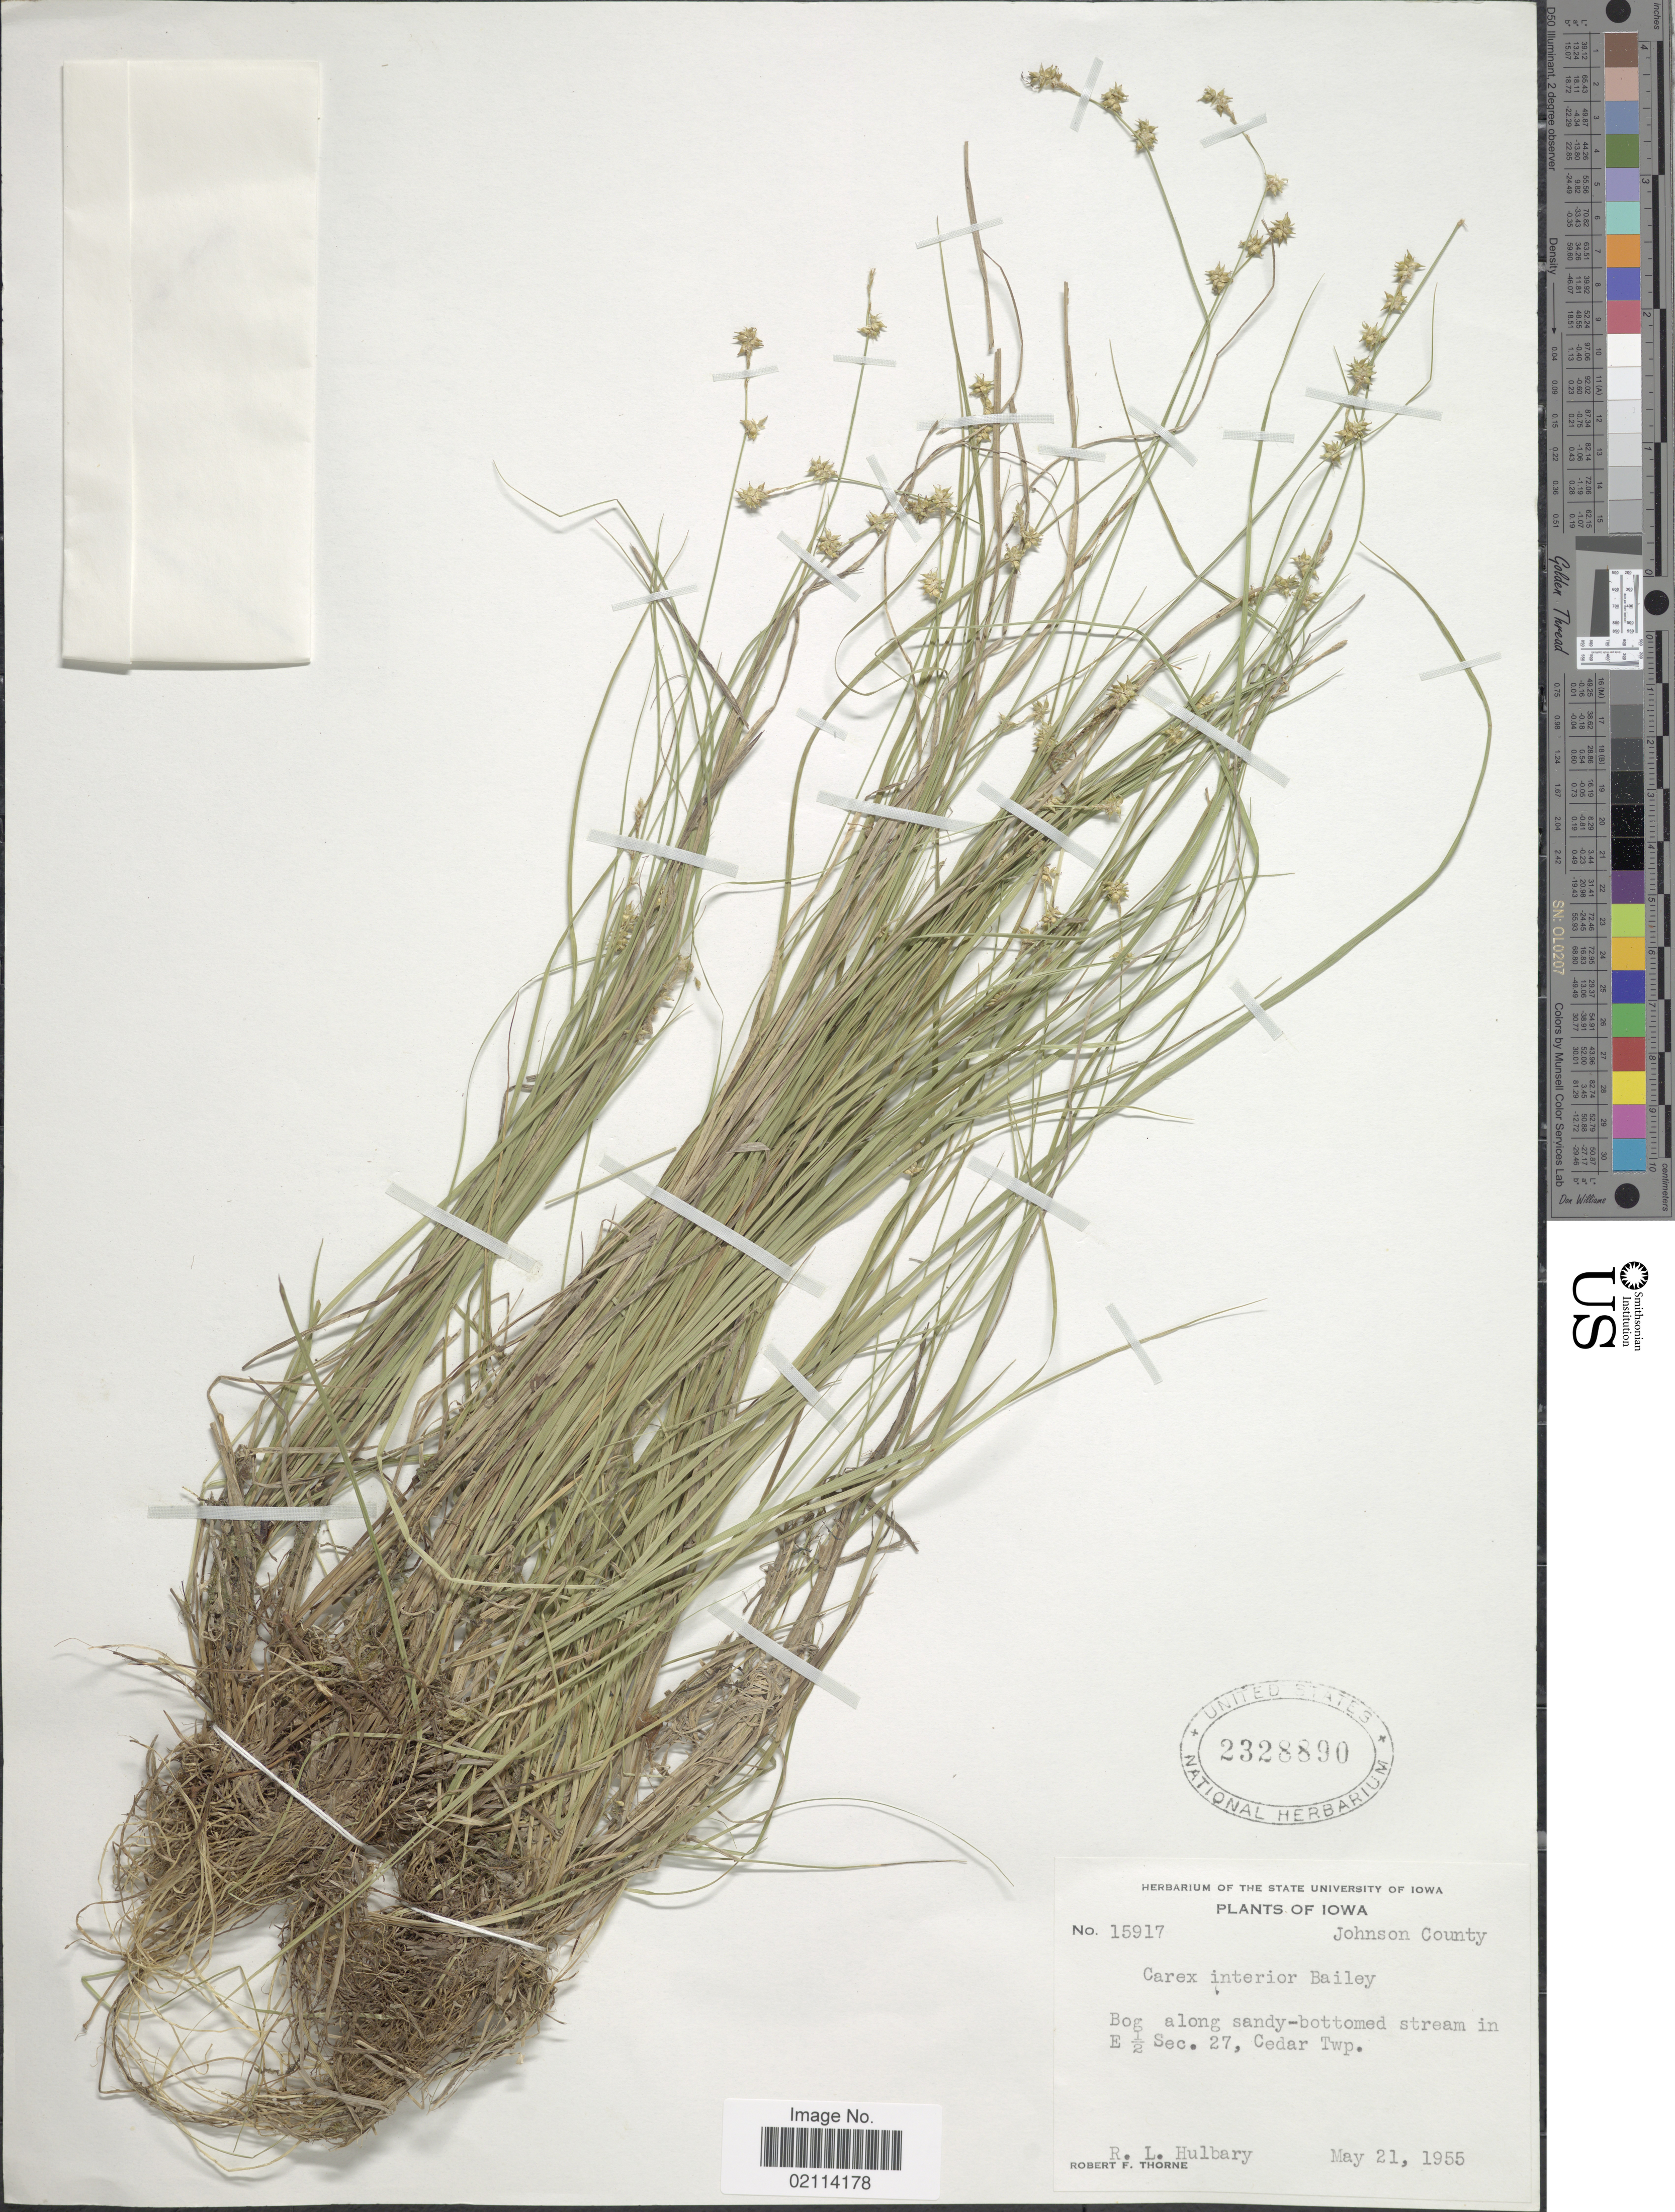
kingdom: Plantae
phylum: Tracheophyta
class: Liliopsida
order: Poales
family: Cyperaceae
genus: Carex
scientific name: Carex interior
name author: L.H. Bailey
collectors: R. F. Thorne & R. Hulbary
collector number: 15917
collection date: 1955-05-21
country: United States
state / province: Iowa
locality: Johnson County, Bog along sandy-bottomed stream in E 1/2 Sec. 27, Cedar Twp.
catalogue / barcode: US 2328890